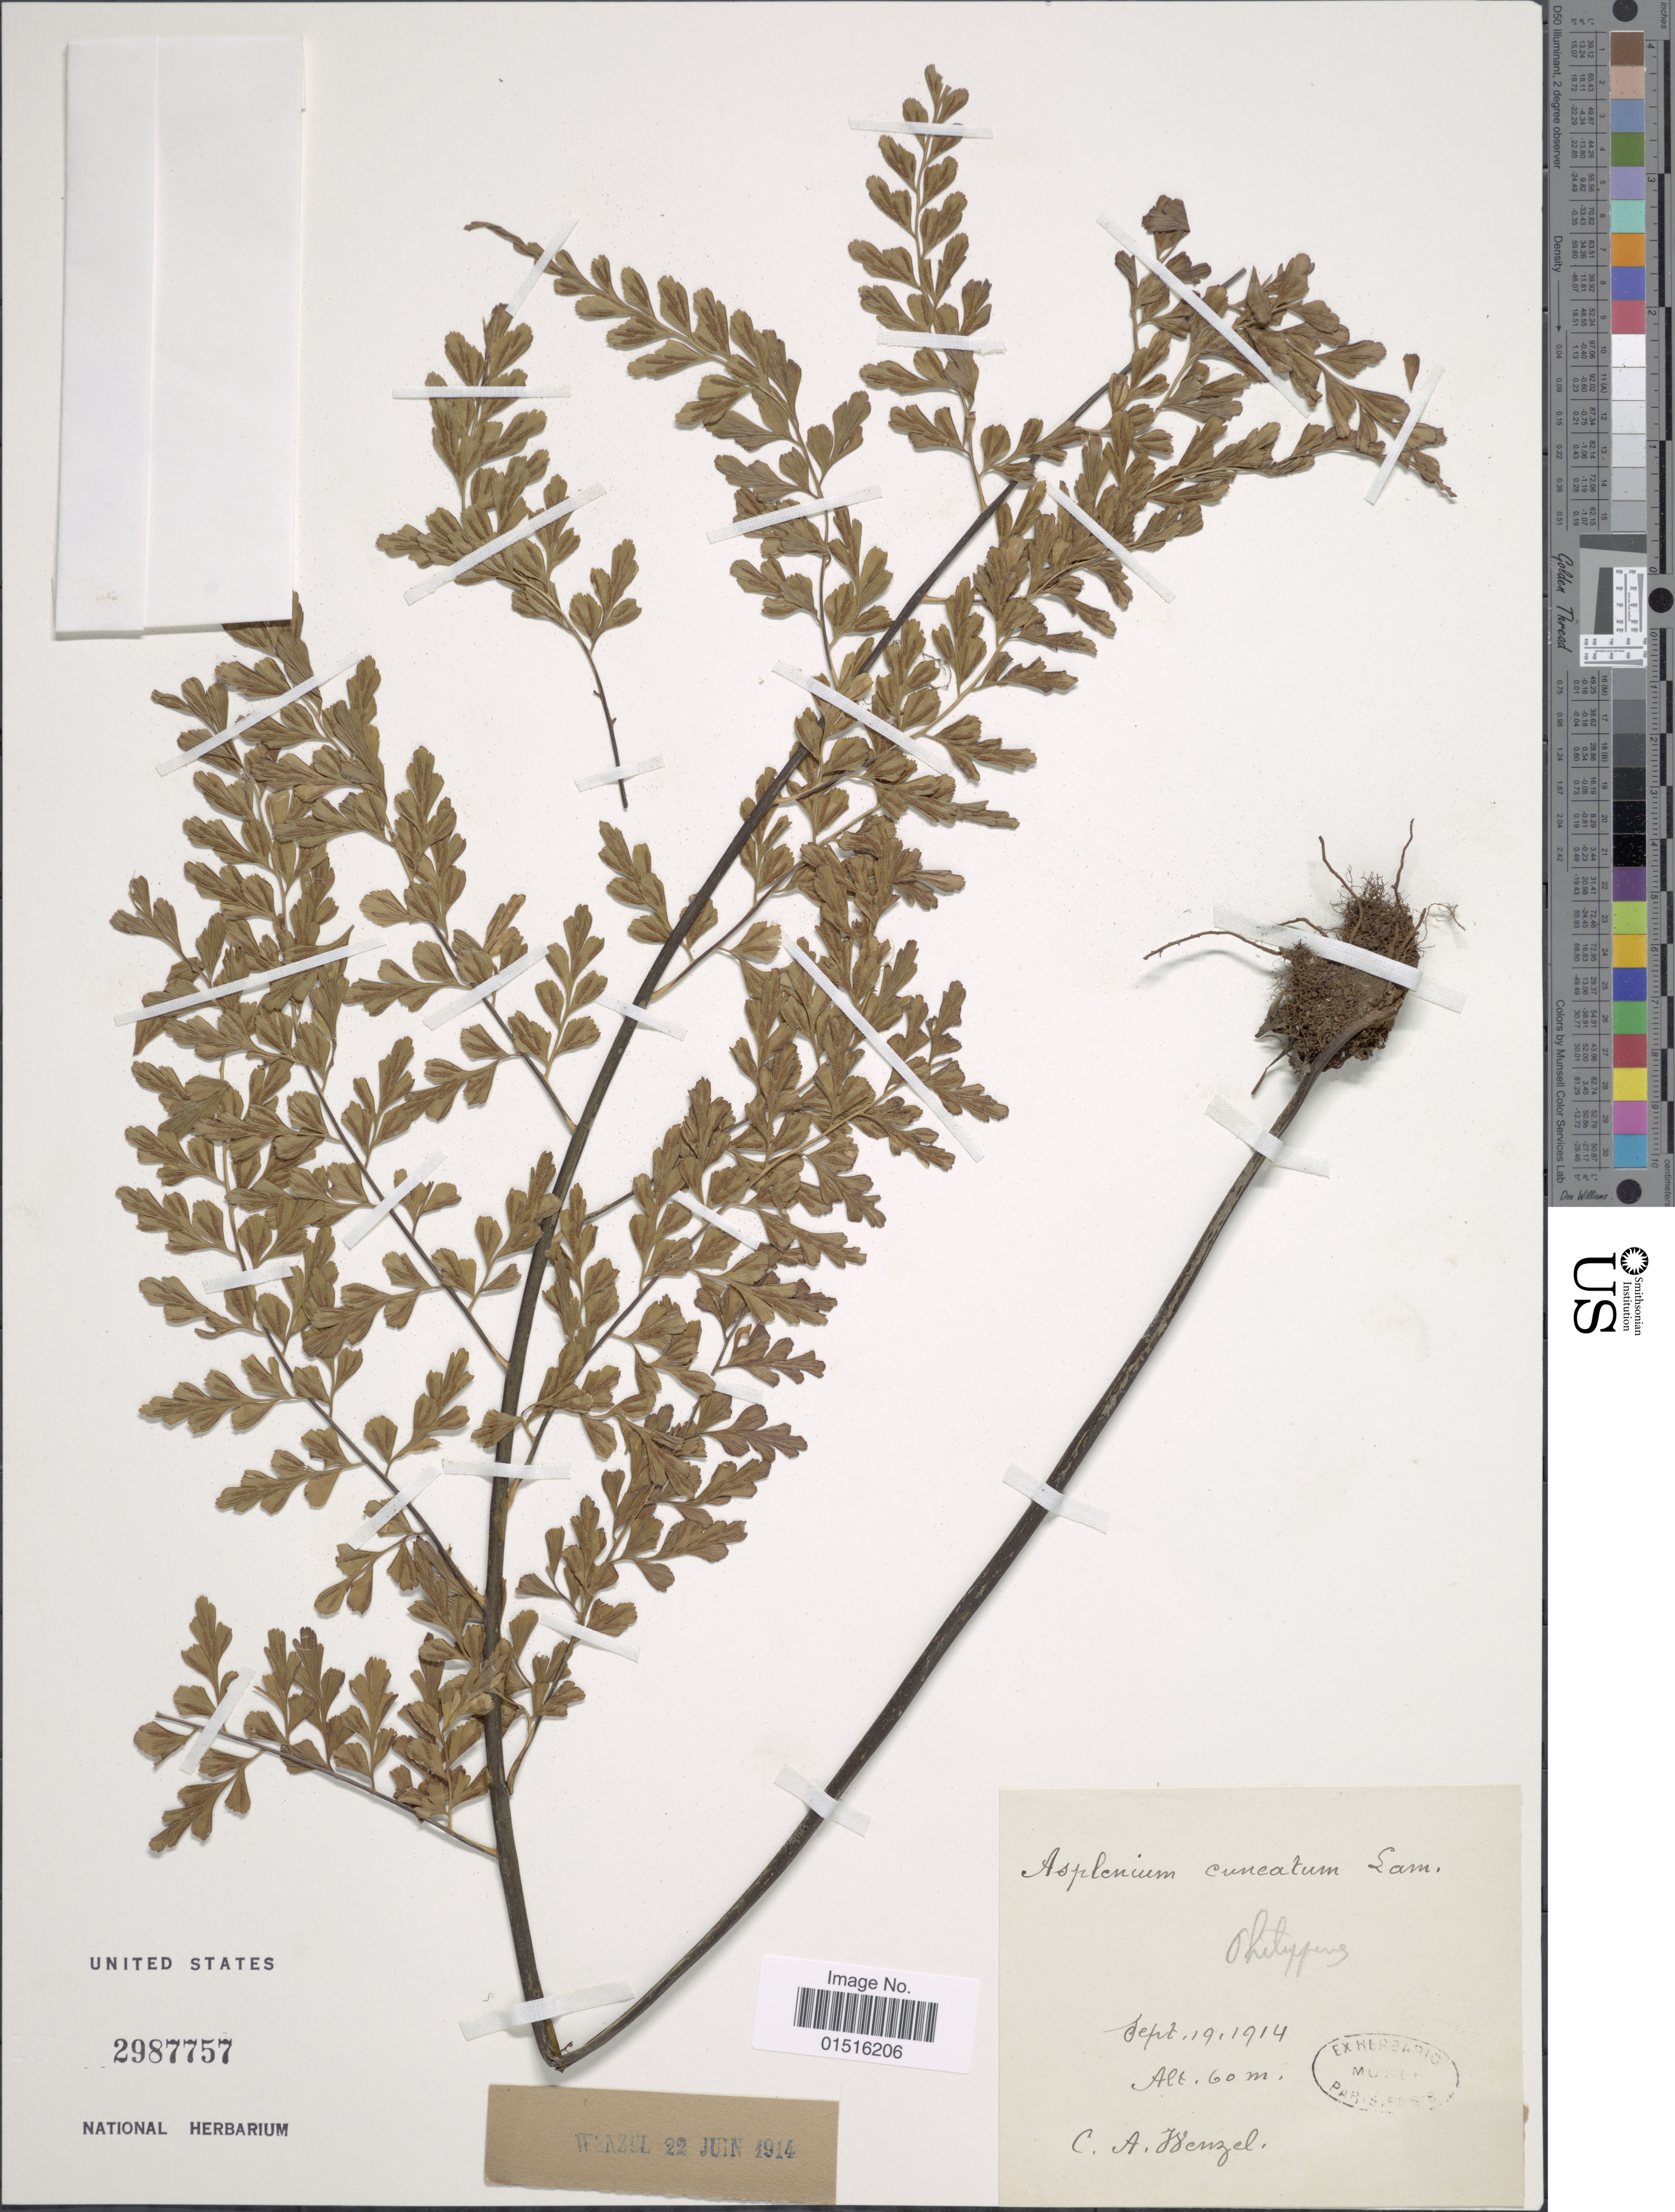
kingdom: Plantae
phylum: Tracheophyta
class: Polypodiopsida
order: Polypodiales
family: Aspleniaceae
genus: Asplenium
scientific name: Asplenium cuneatum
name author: Lam.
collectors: C. Wenzel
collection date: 1914-09-19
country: Philippines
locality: Philippines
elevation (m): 60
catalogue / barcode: US 2987757